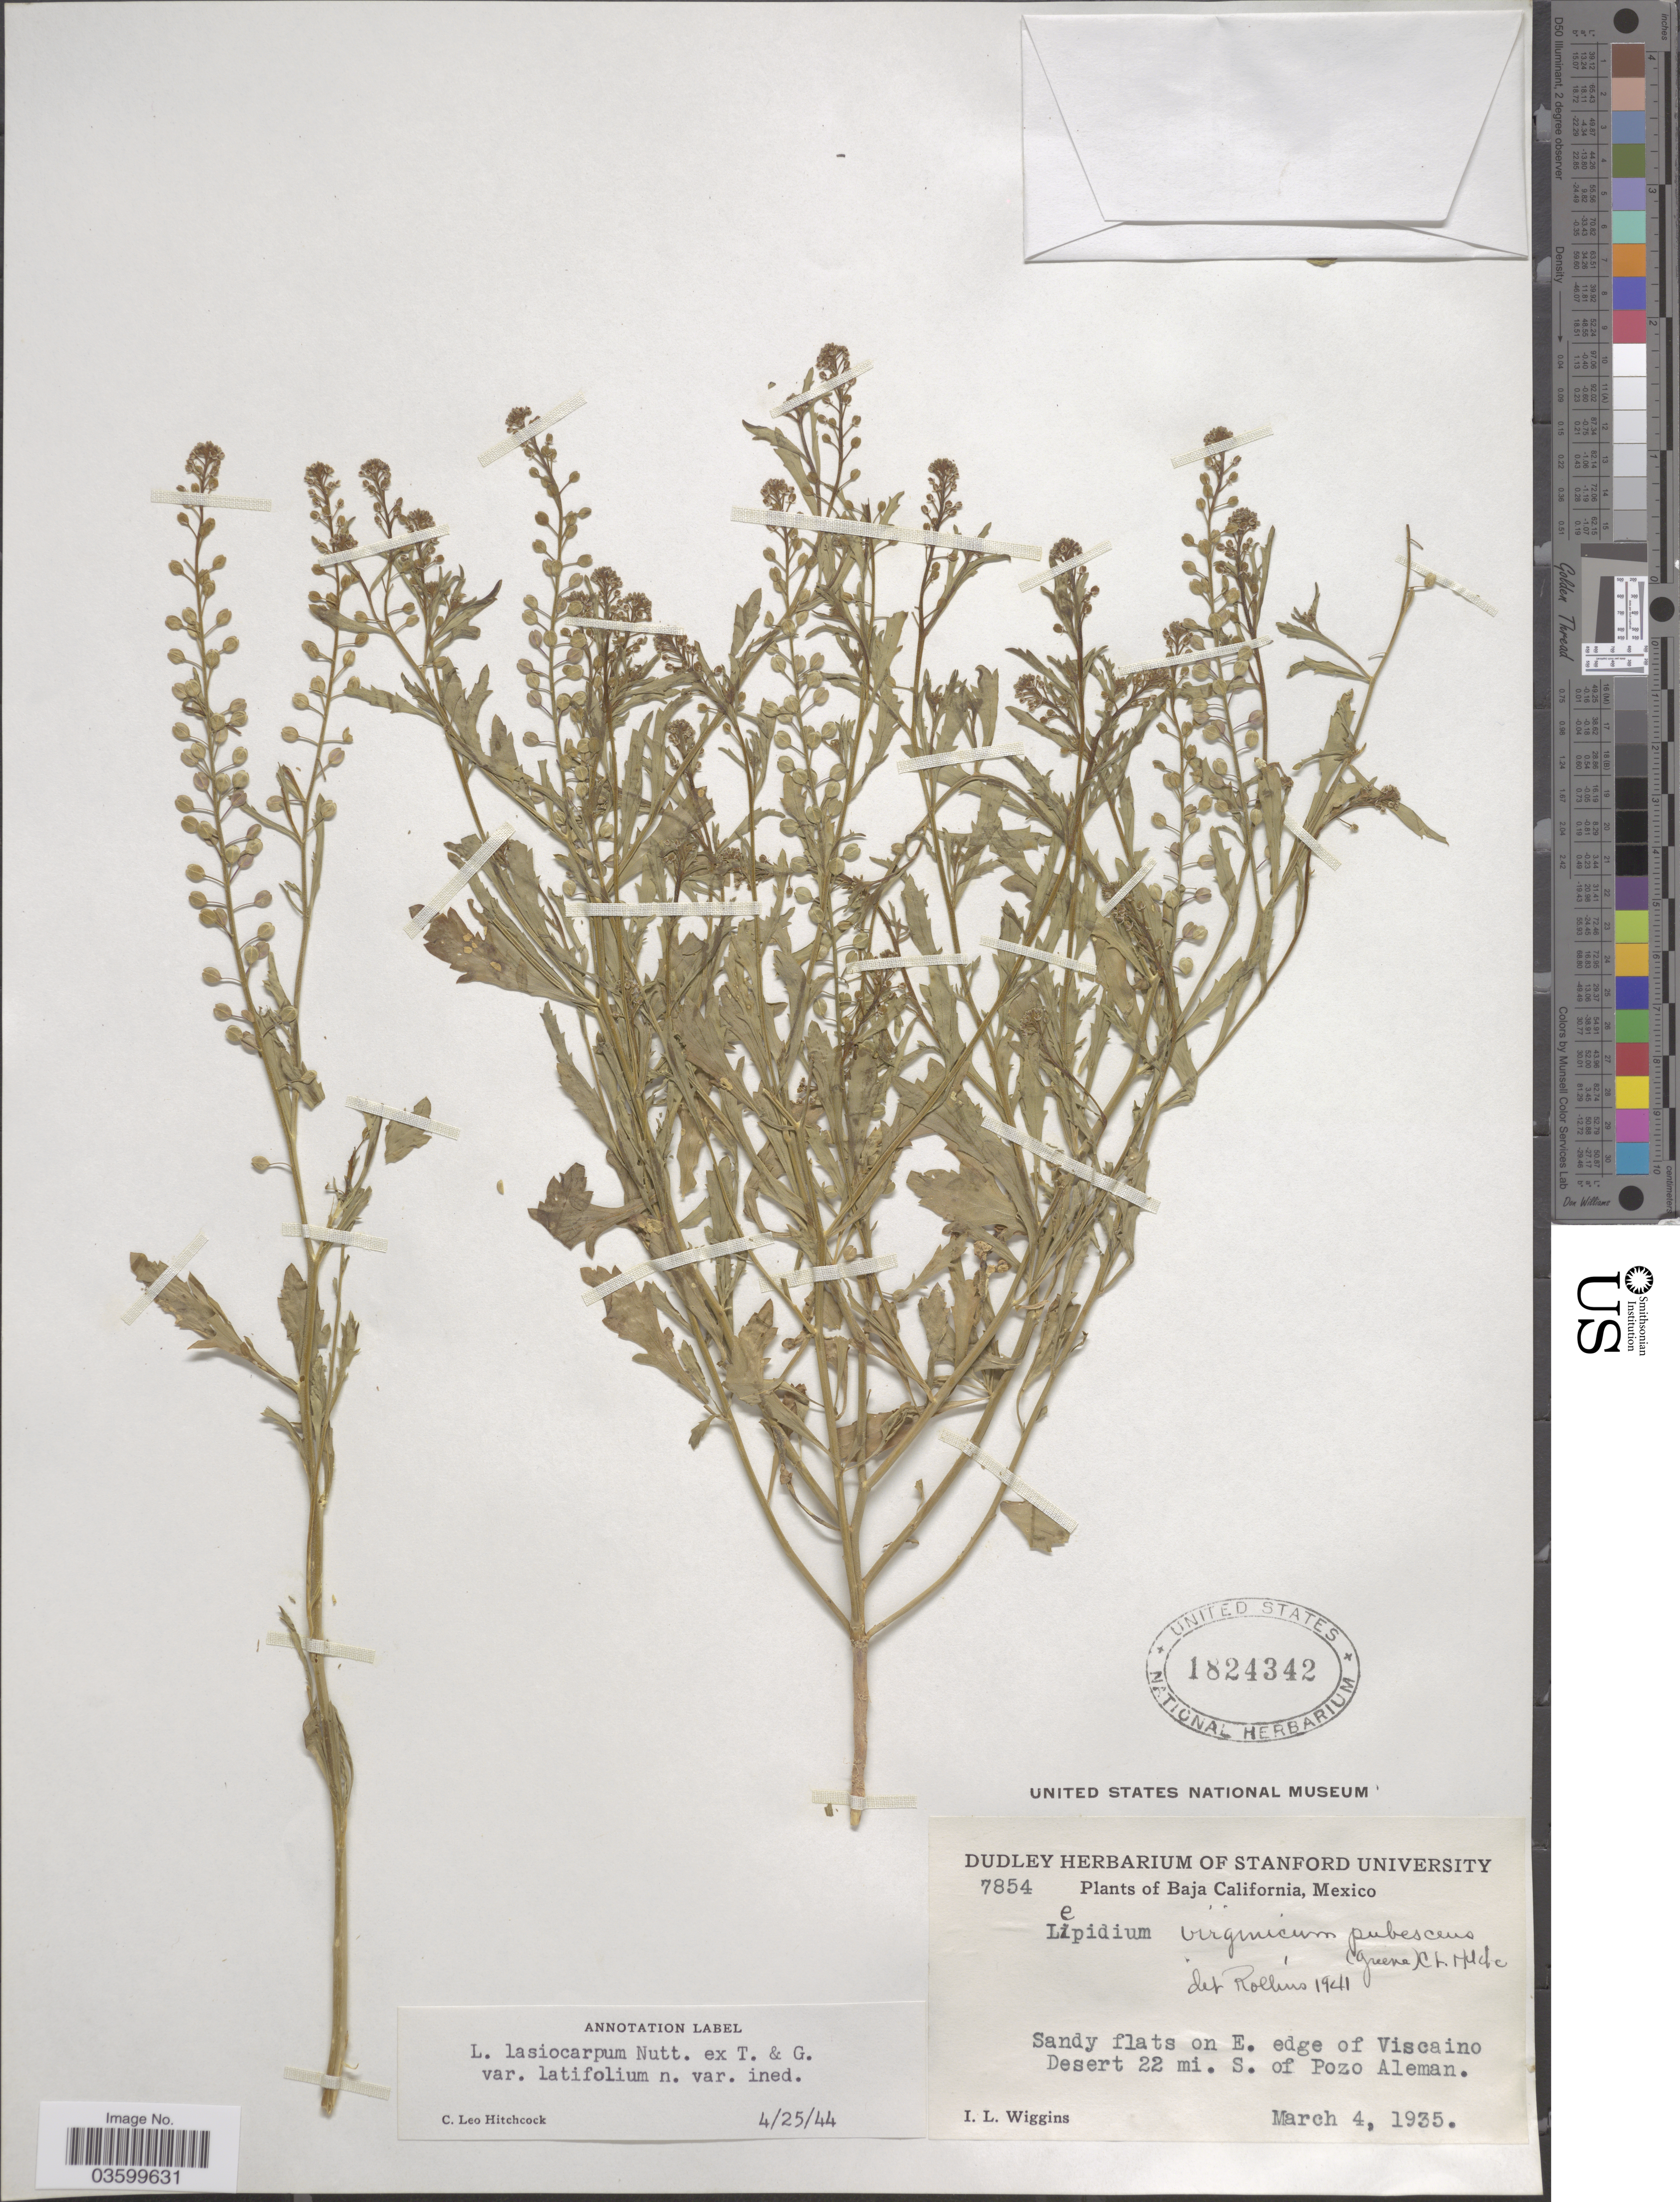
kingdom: Plantae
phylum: Tracheophyta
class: Magnoliopsida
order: Brassicales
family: Brassicaceae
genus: Lepidium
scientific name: Lepidium lasiocarpum var. latifolium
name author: C.L. Hitchc.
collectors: I. L. Wiggins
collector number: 7854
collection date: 1935-03-04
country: Mexico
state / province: Baja California Sur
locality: Sandy flats on E. edge of Viscaino Desert 22 mi. S. of Pozo Aleman.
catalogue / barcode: US 1824342